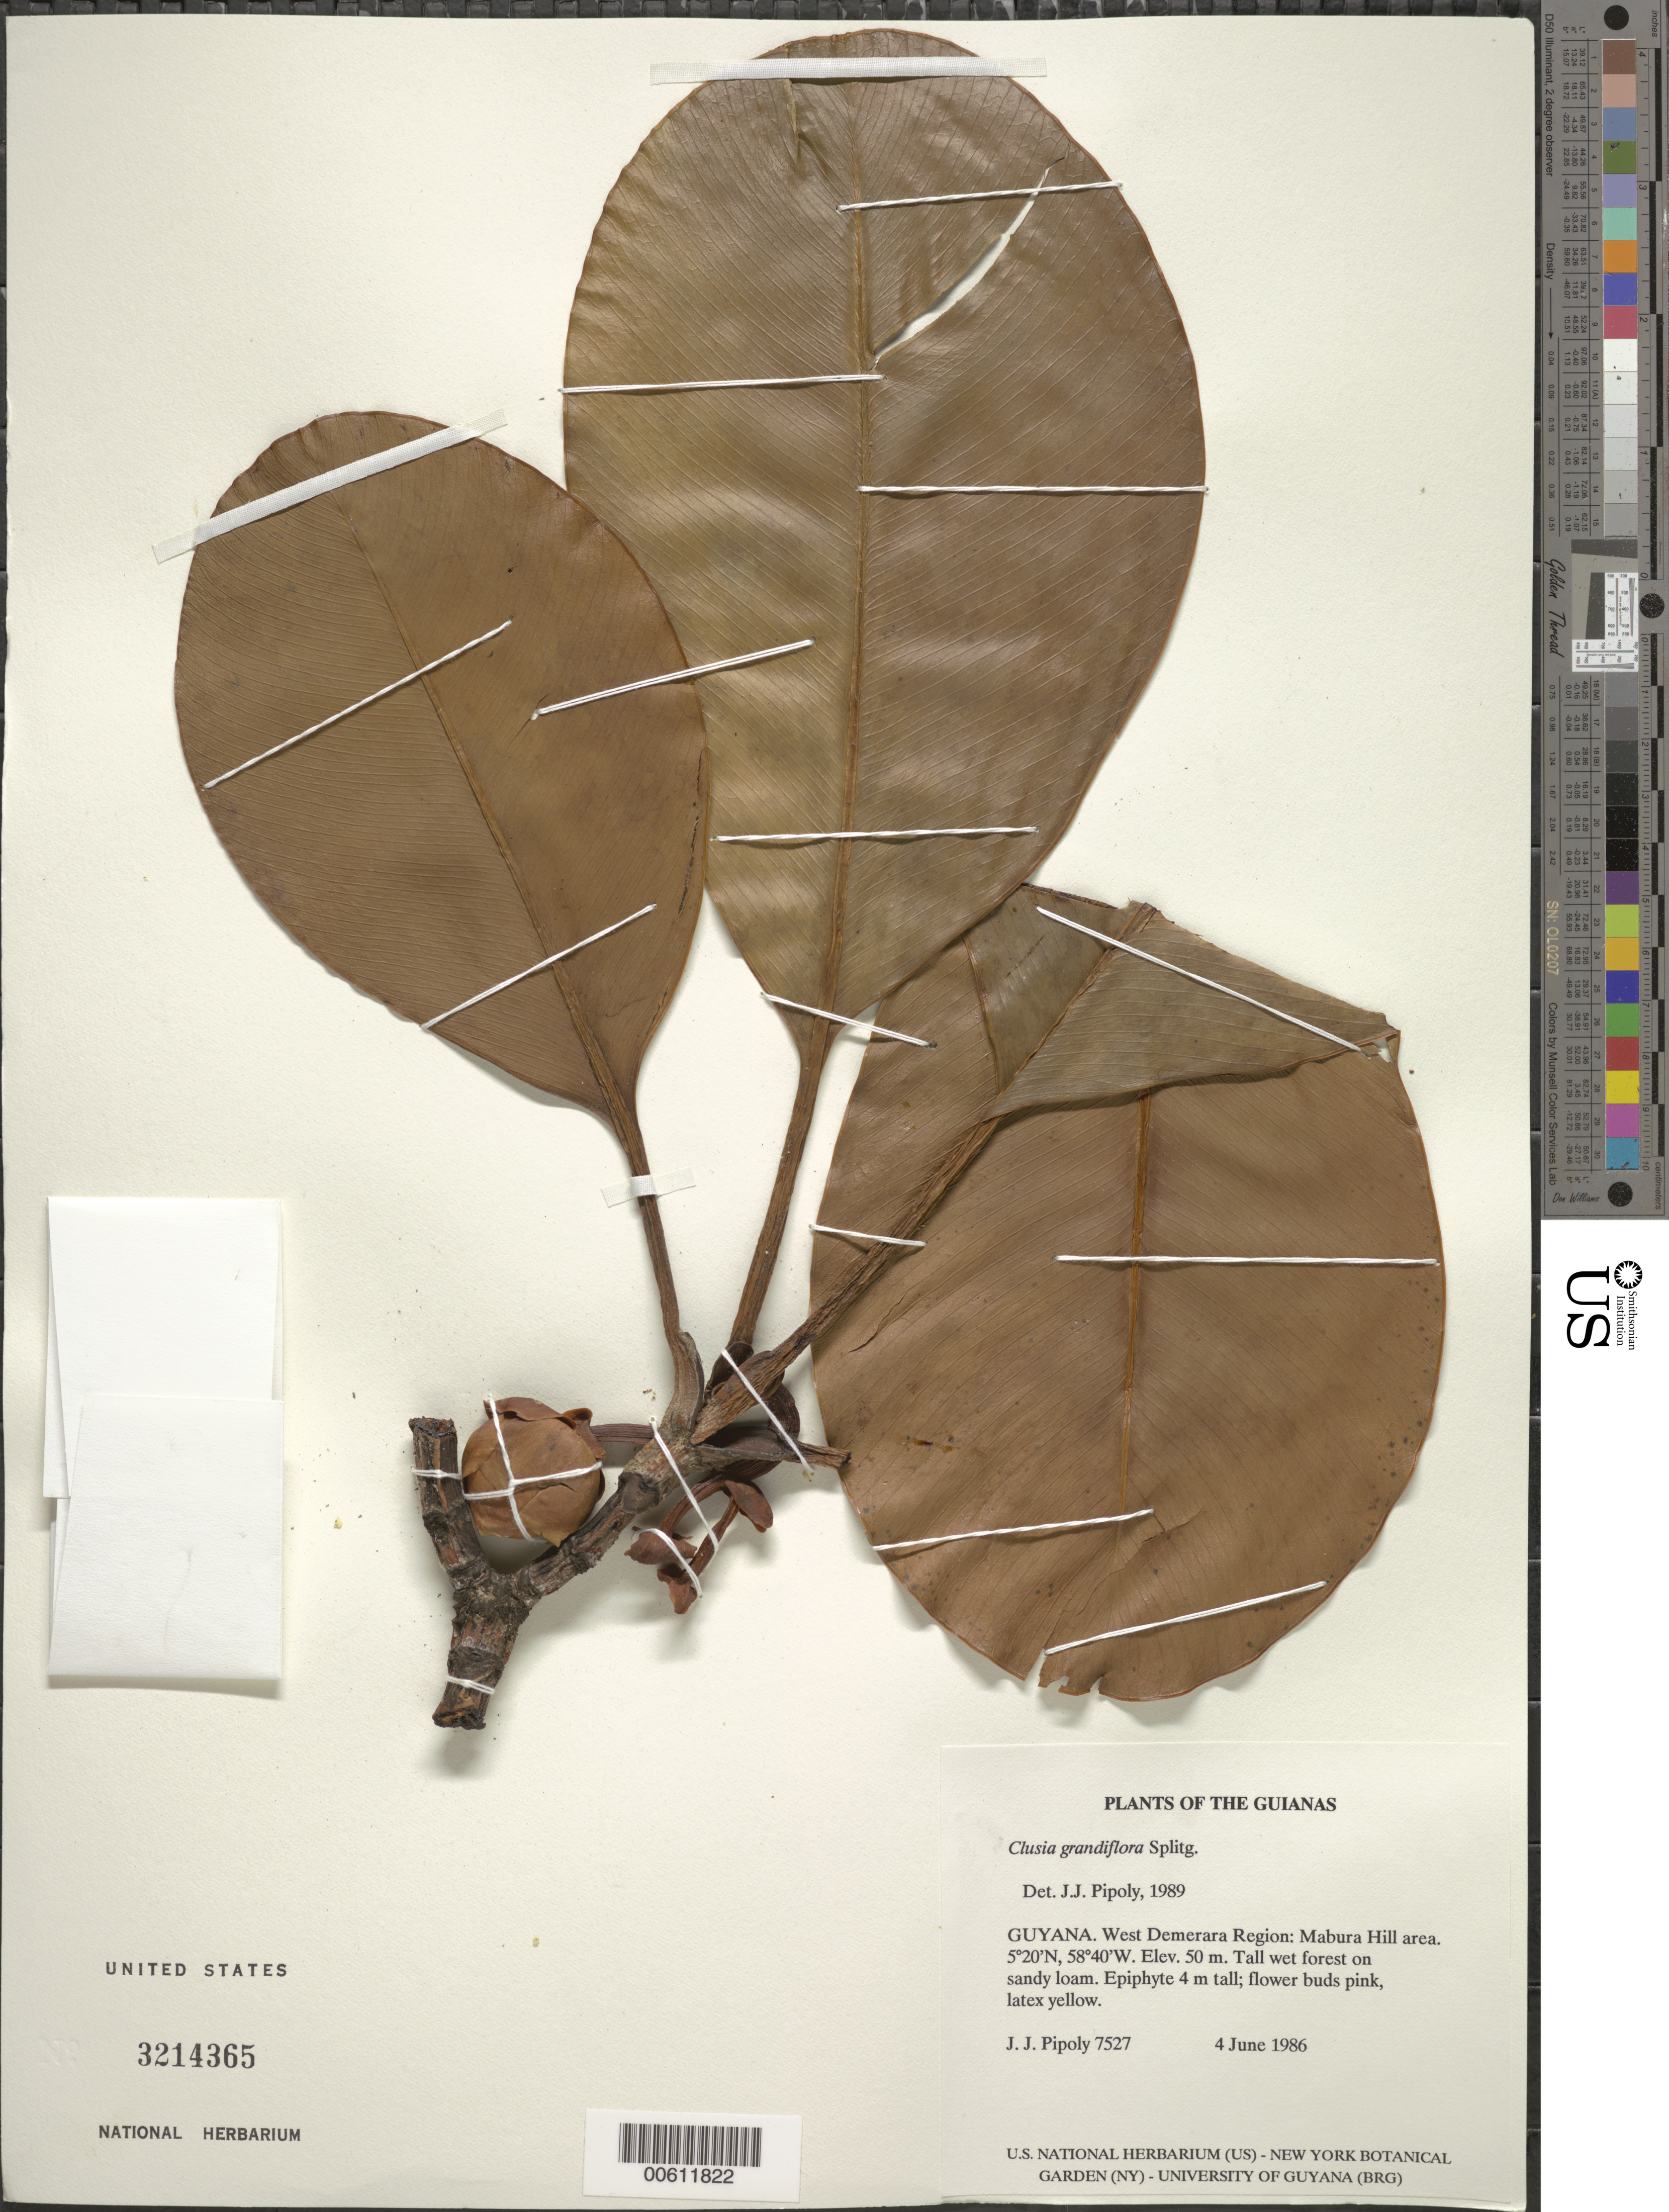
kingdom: Plantae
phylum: Tracheophyta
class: Magnoliopsida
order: Malpighiales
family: Clusiaceae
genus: Clusia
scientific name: Clusia grandiflora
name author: Splitg.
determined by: Pipoly, J. J., III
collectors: J. J. Pipoly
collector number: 7527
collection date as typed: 4 June 1986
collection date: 1986-06-04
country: Guyana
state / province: U. Demerara-Berbice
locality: Mabura Hill area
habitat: Tall wet forest on sandy loam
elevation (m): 50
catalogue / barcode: US 3214365